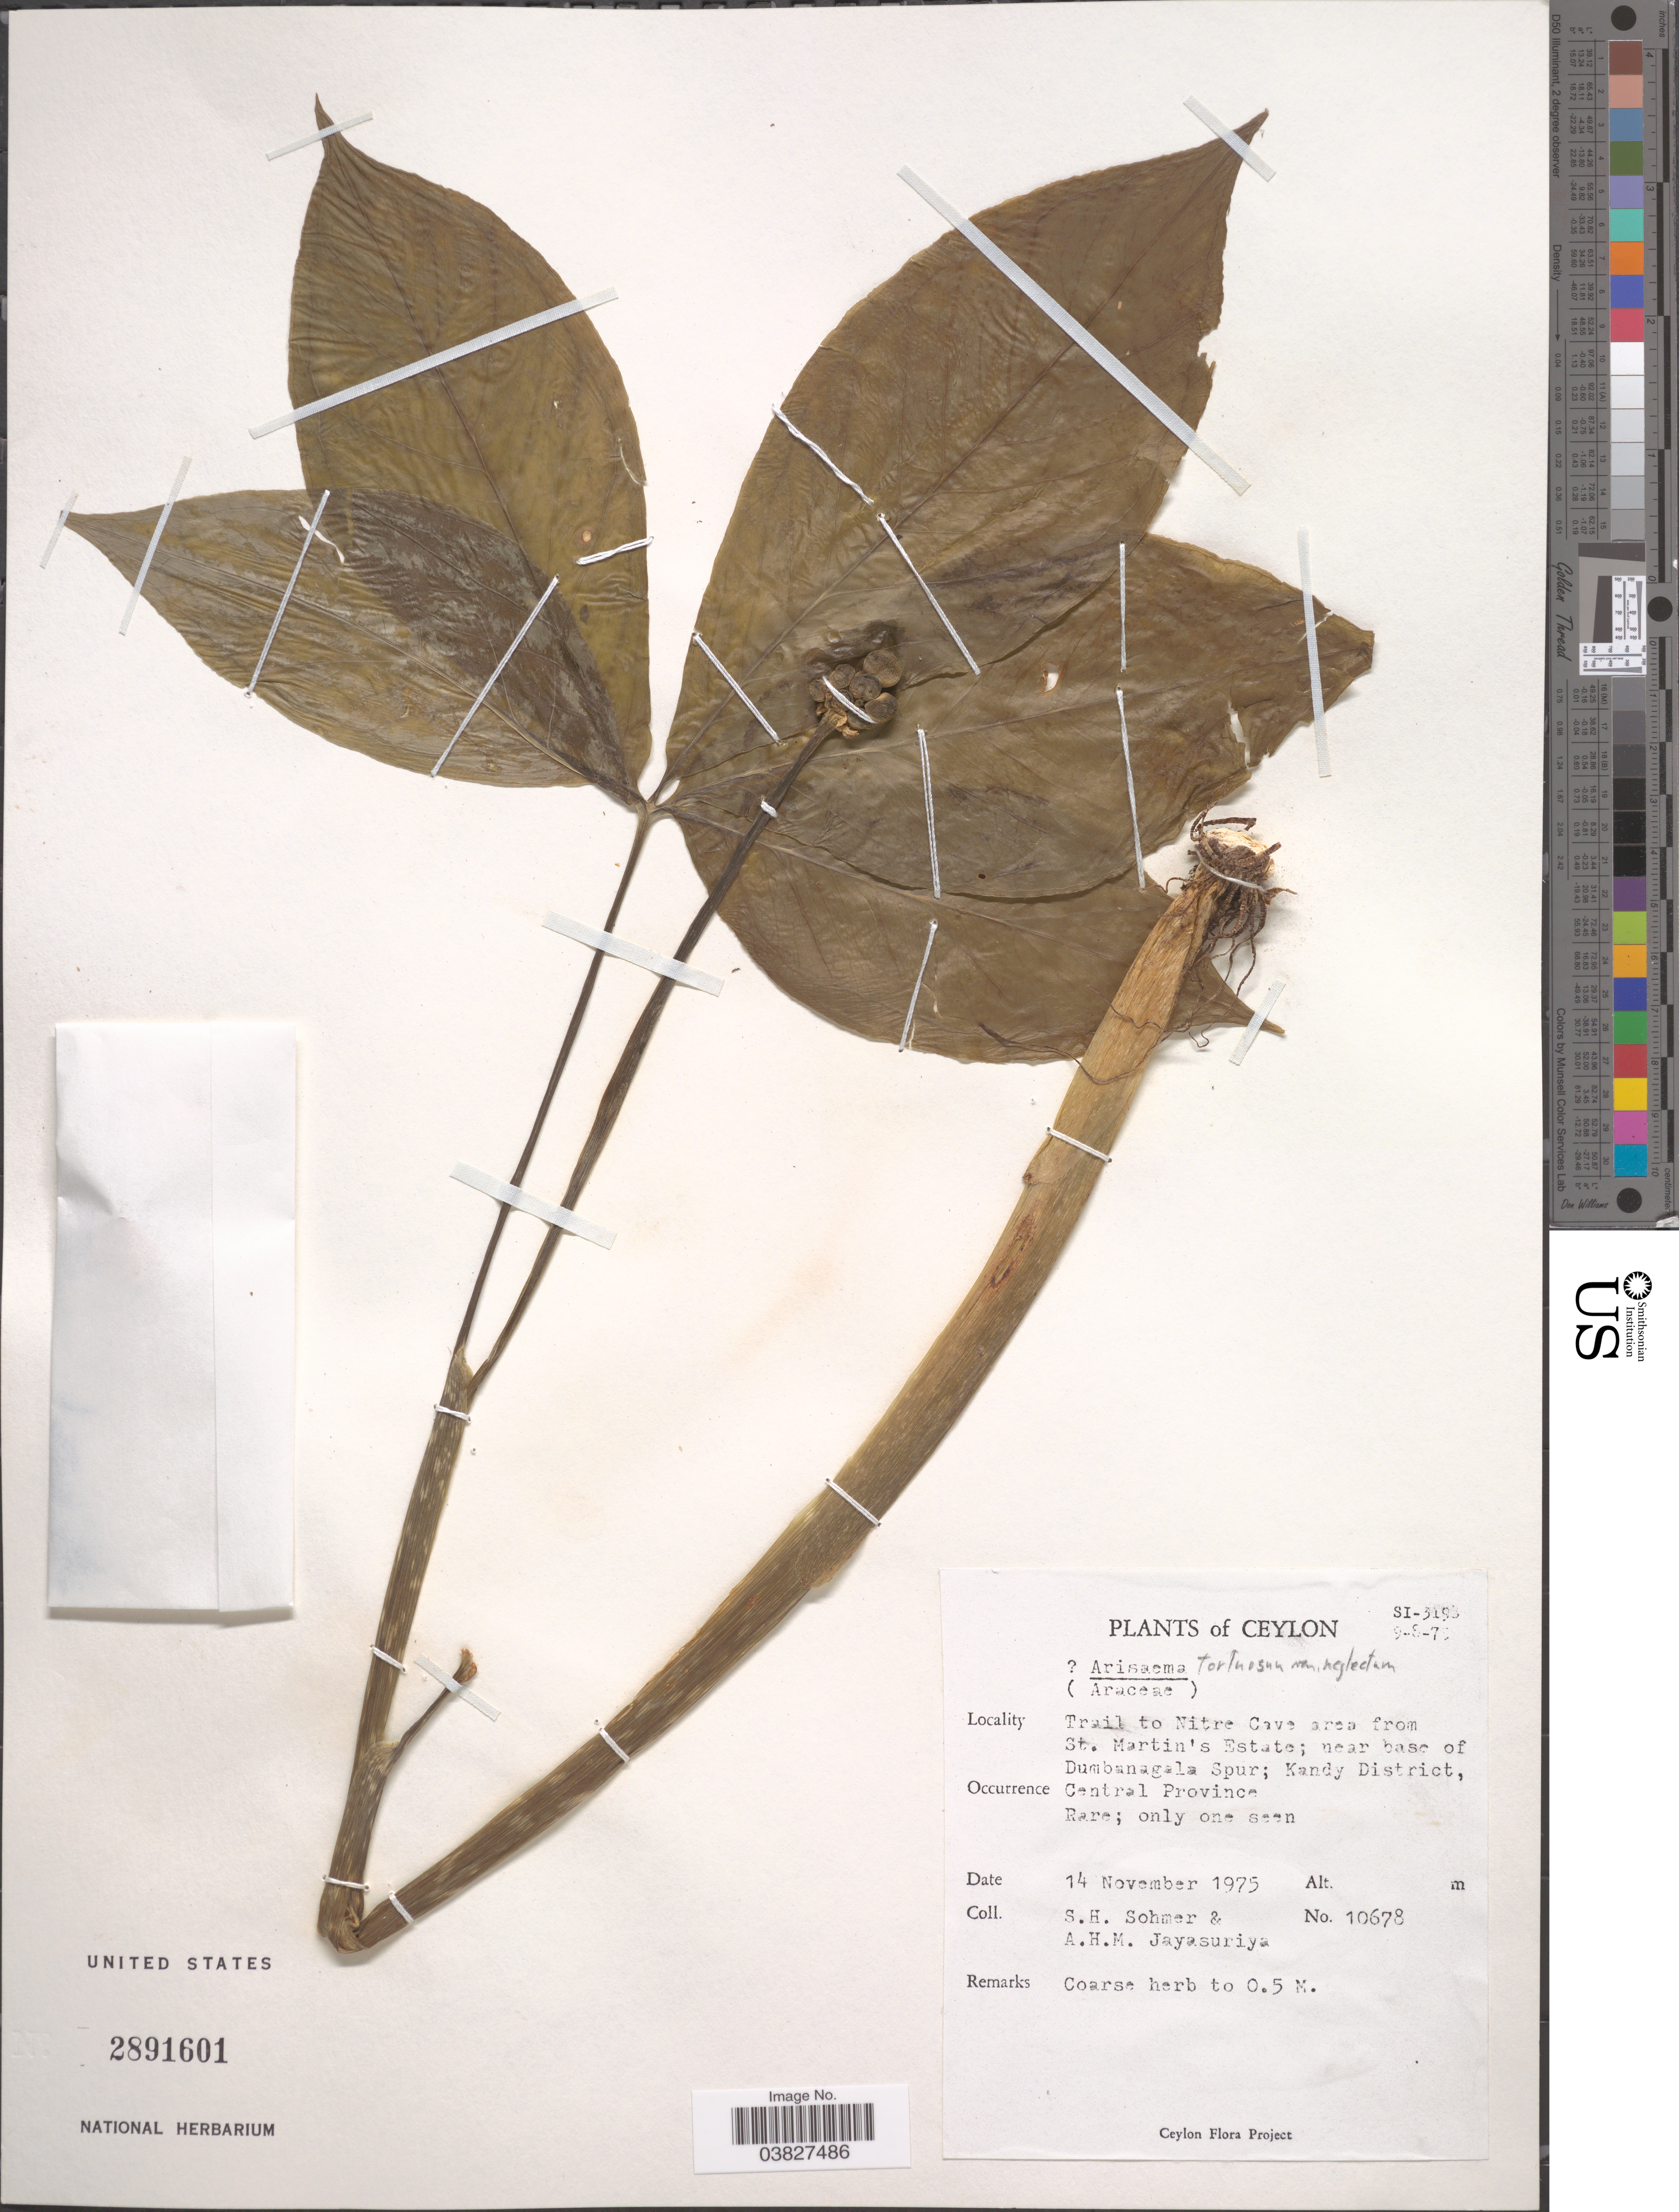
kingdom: Plantae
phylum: Tracheophyta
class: Liliopsida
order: Alismatales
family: Araceae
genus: Arisaema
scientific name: Arisaema tortuosum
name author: (Wall.) Schott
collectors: S. H. Sohmer & A. H. Jayasuriya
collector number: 10678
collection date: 1975-11-14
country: Sri Lanka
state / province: Central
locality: Ceylon. Trail to Nitre Cave area from St. Martin's Estate; near base of Dumbanagala Spur; Kandy District.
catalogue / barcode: US 2891601